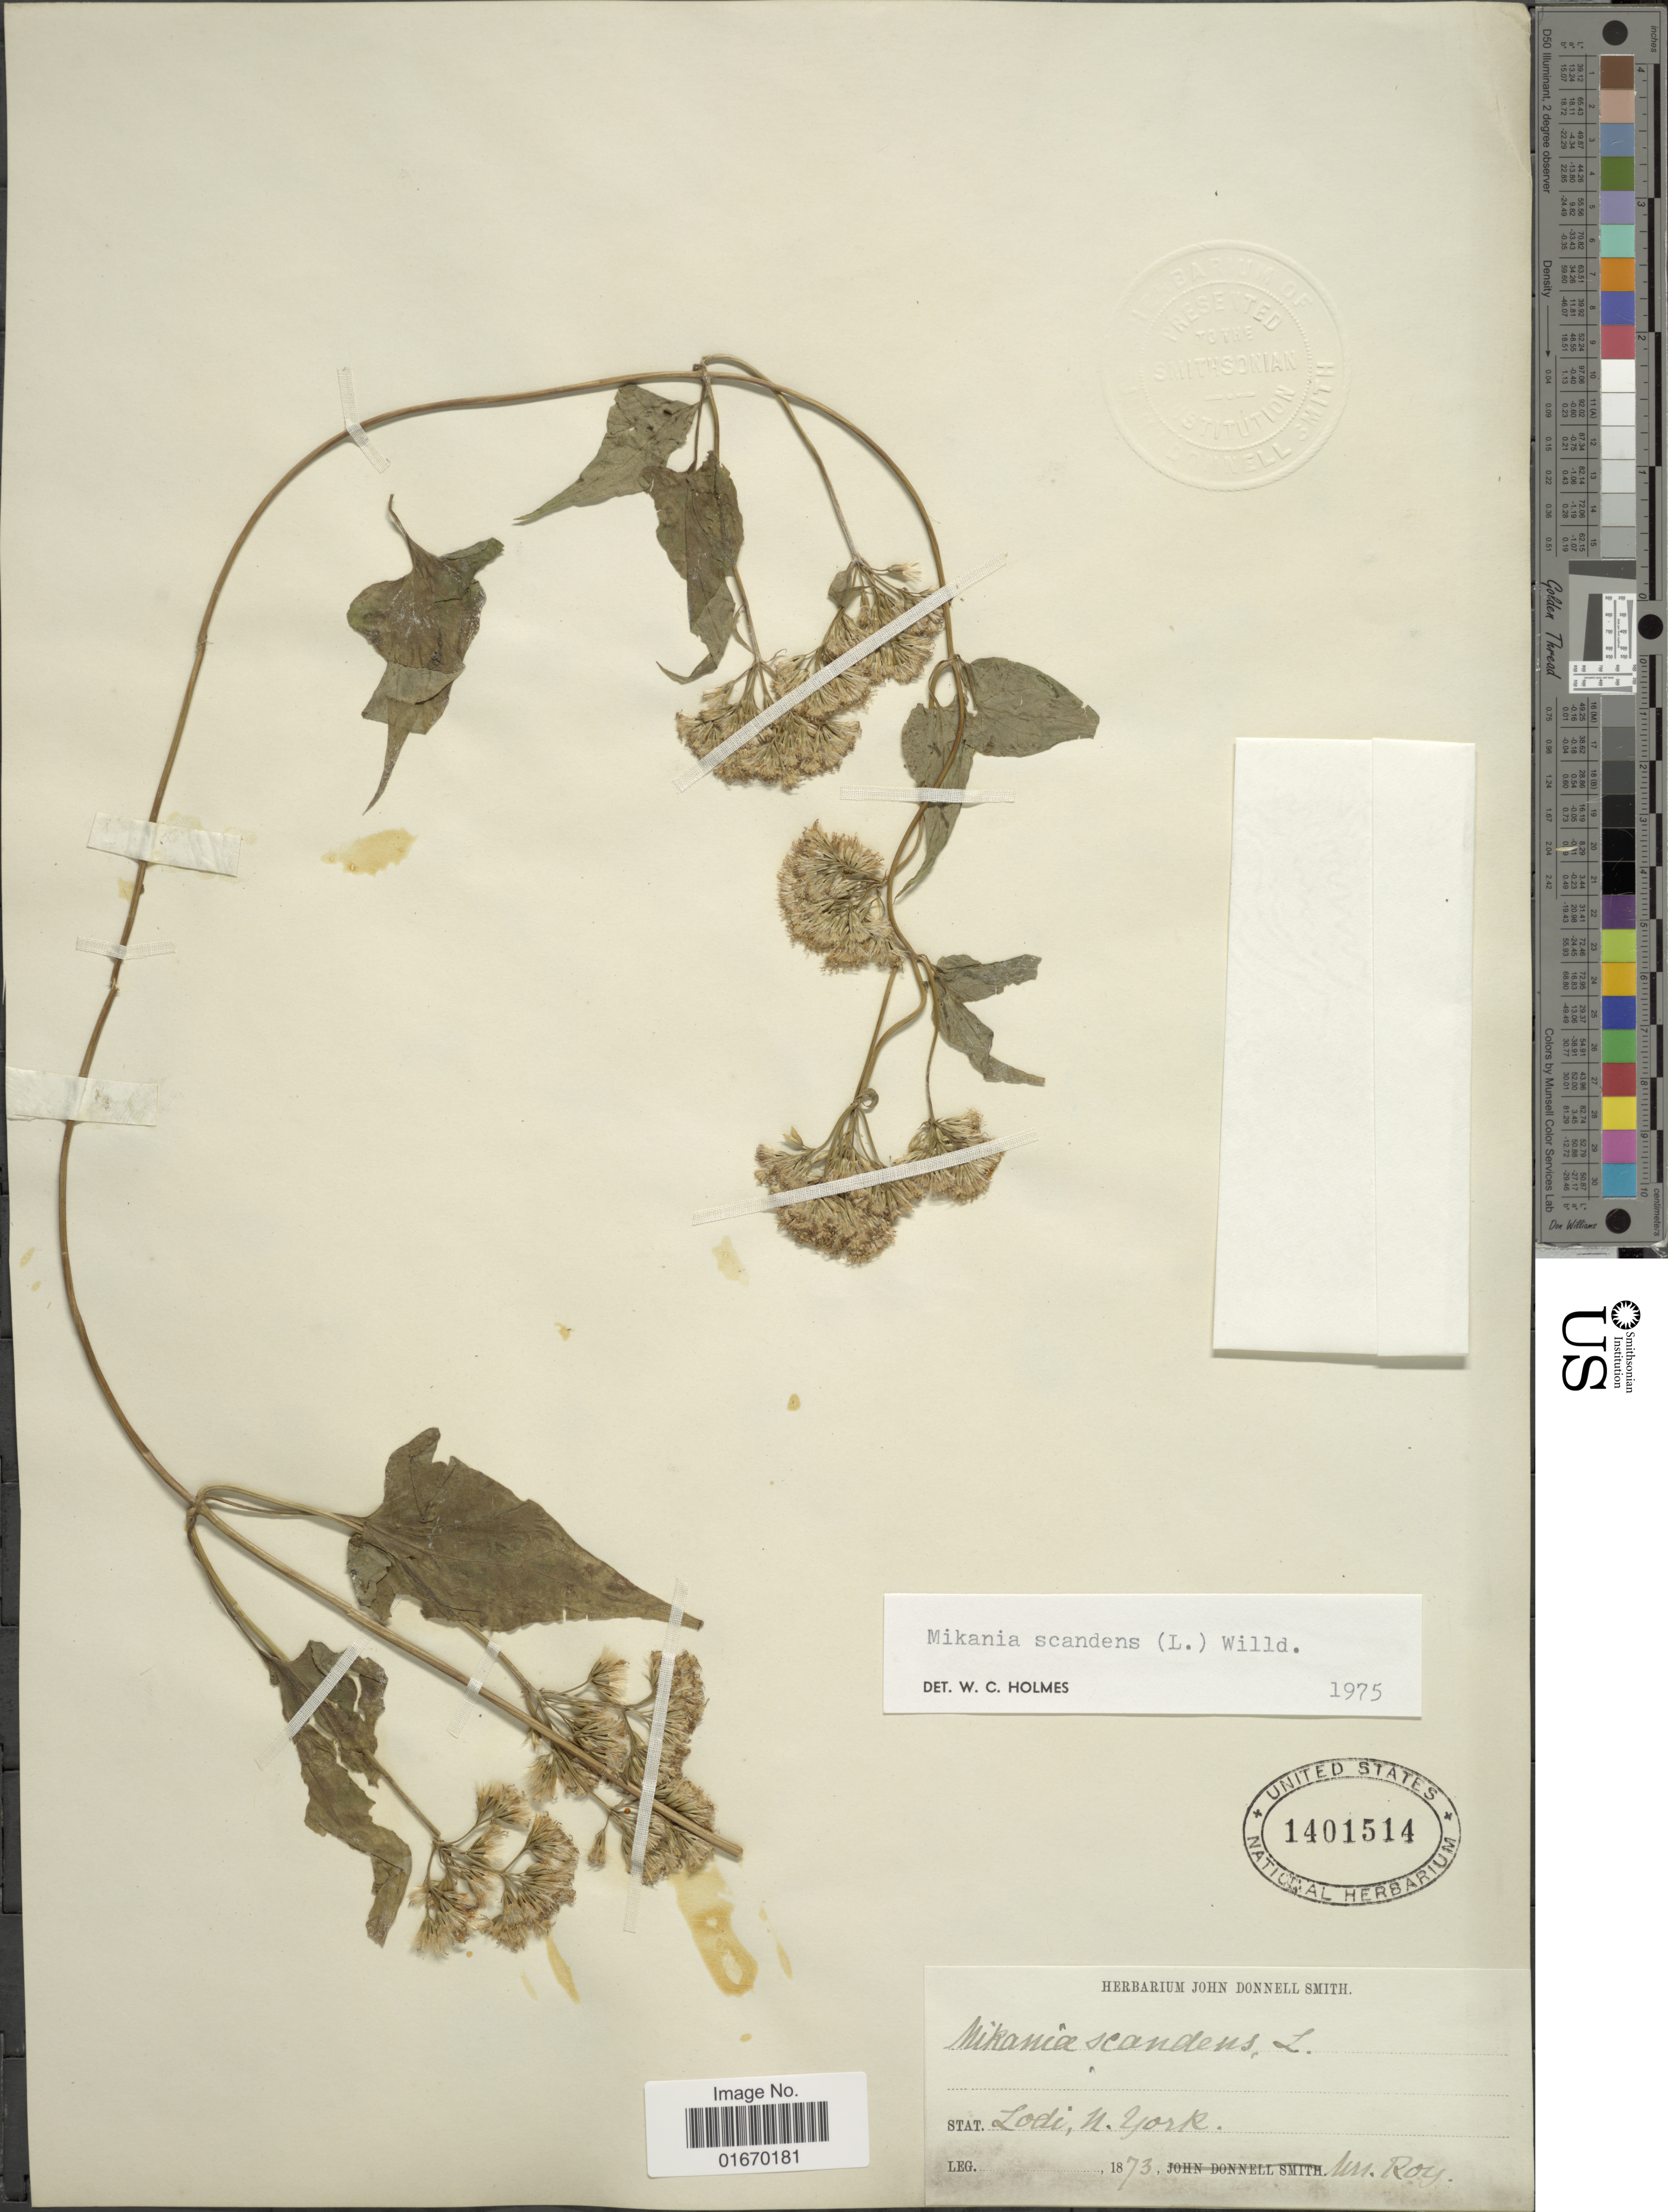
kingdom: Plantae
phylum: Tracheophyta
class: Magnoliopsida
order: Asterales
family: Asteraceae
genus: Mikania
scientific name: Mikania scandens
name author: (L.) Willd.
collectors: Roy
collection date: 1873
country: United States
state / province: New York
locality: Lodi, N. York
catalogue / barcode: US 1401514